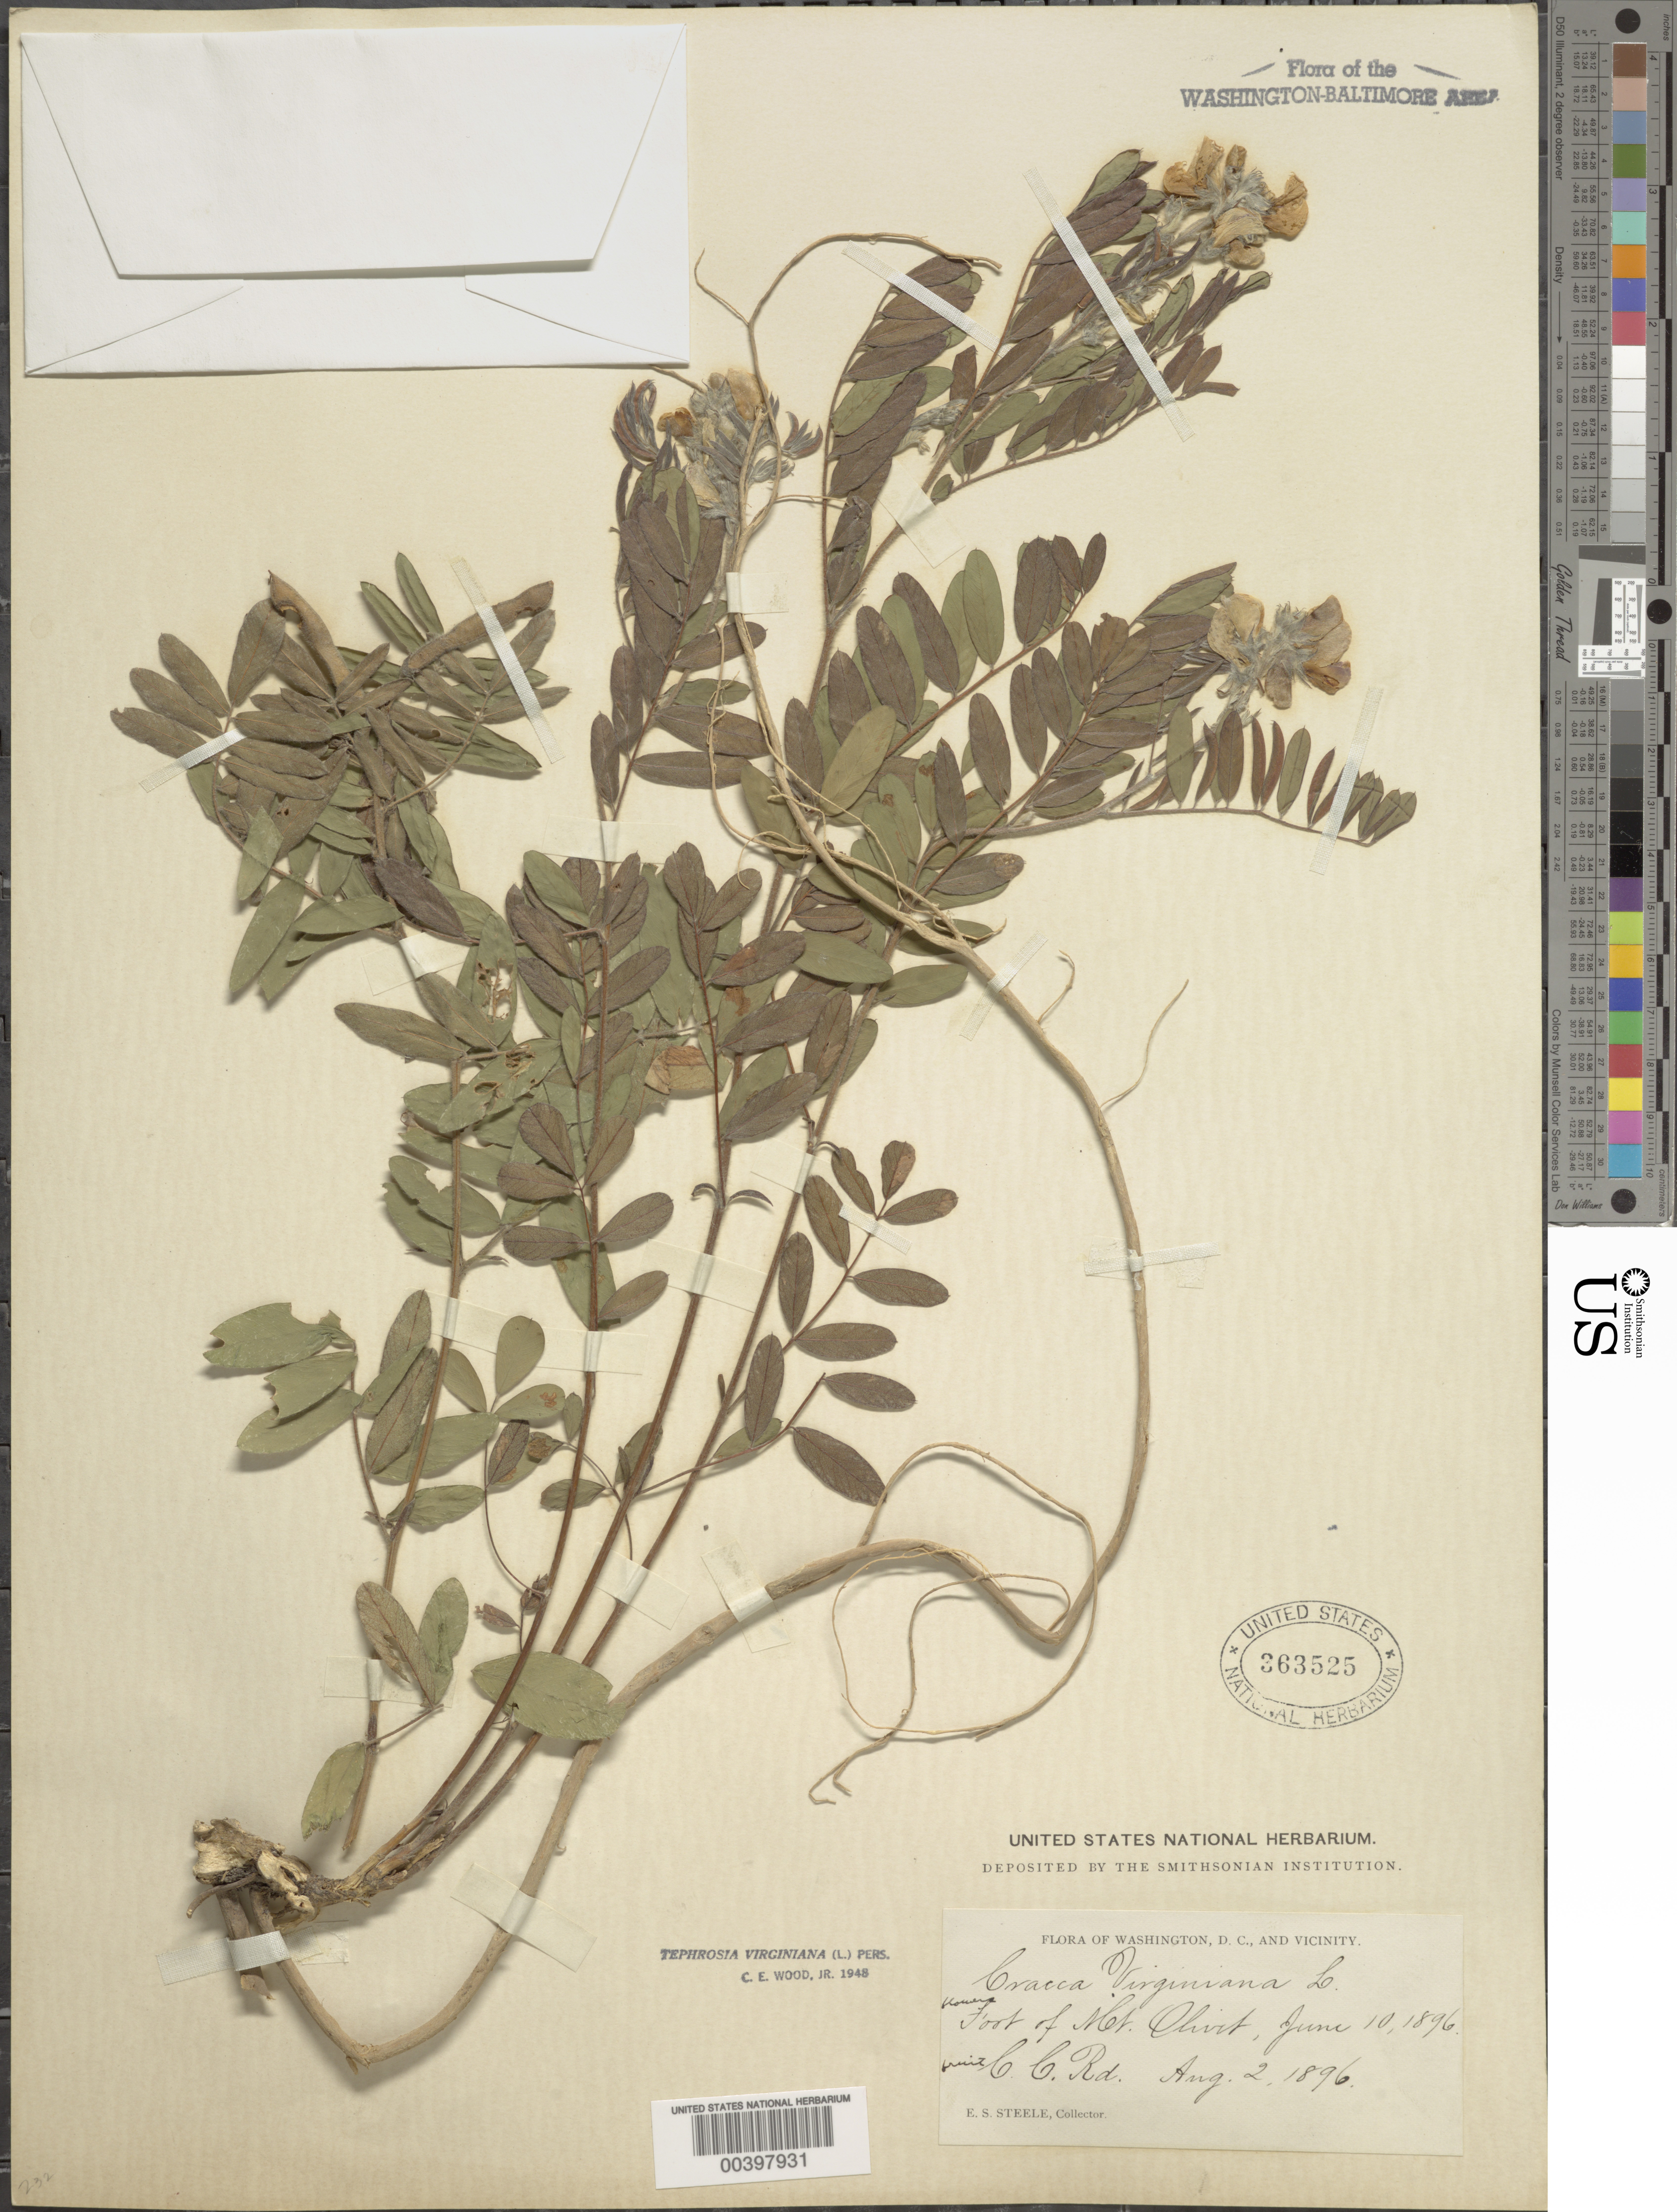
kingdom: Plantae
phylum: Tracheophyta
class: Magnoliopsida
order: Fabales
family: Fabaceae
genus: Tephrosia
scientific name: Tephrosia virginiana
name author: (L.) Pers.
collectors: E. Steele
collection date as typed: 10 Jun 1896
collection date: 1896-06-10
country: United States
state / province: District of Columbia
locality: Mount Olivet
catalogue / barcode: US 363525